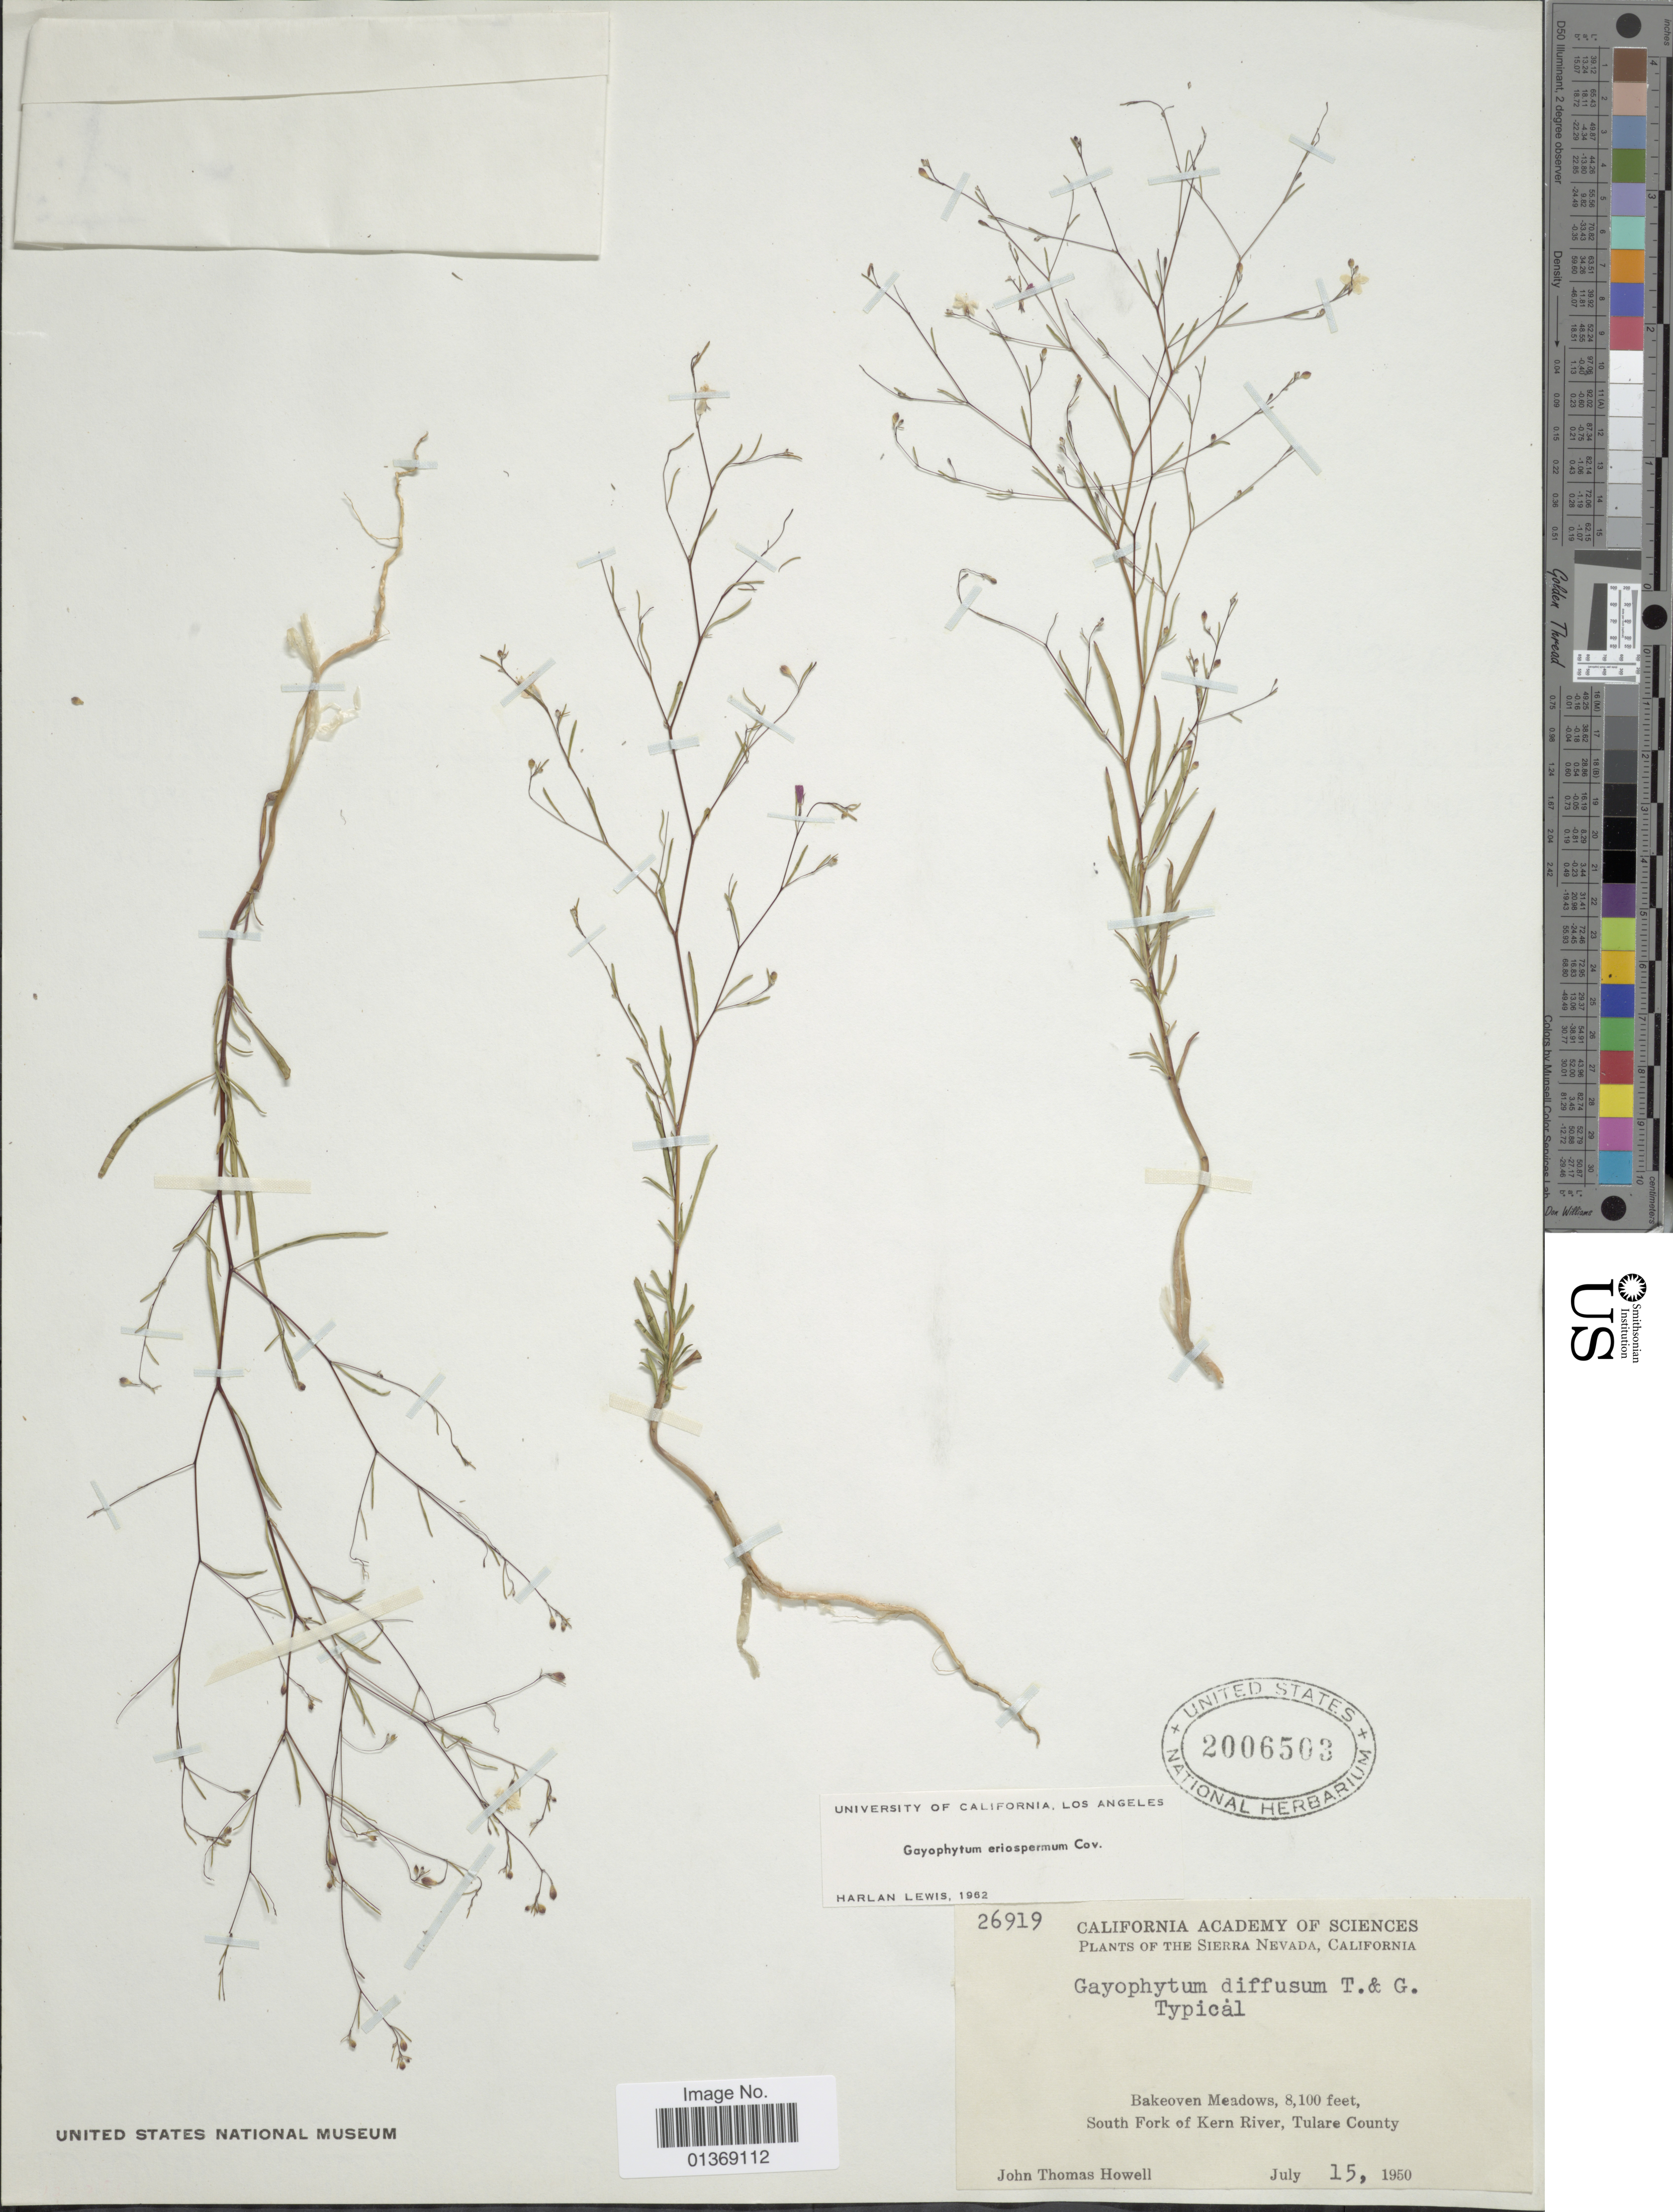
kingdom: Plantae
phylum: Tracheophyta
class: Magnoliopsida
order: Myrtales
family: Onagraceae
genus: Gayophytum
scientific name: Gayophytum eriospermum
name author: Coville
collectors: J. T. Howell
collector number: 26919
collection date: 1950-07-15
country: United States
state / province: California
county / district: Tulare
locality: Sierra Nevada, Bakeoven Meadows, South Fork of Kern River, Tulare County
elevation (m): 2469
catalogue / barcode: US 2006503